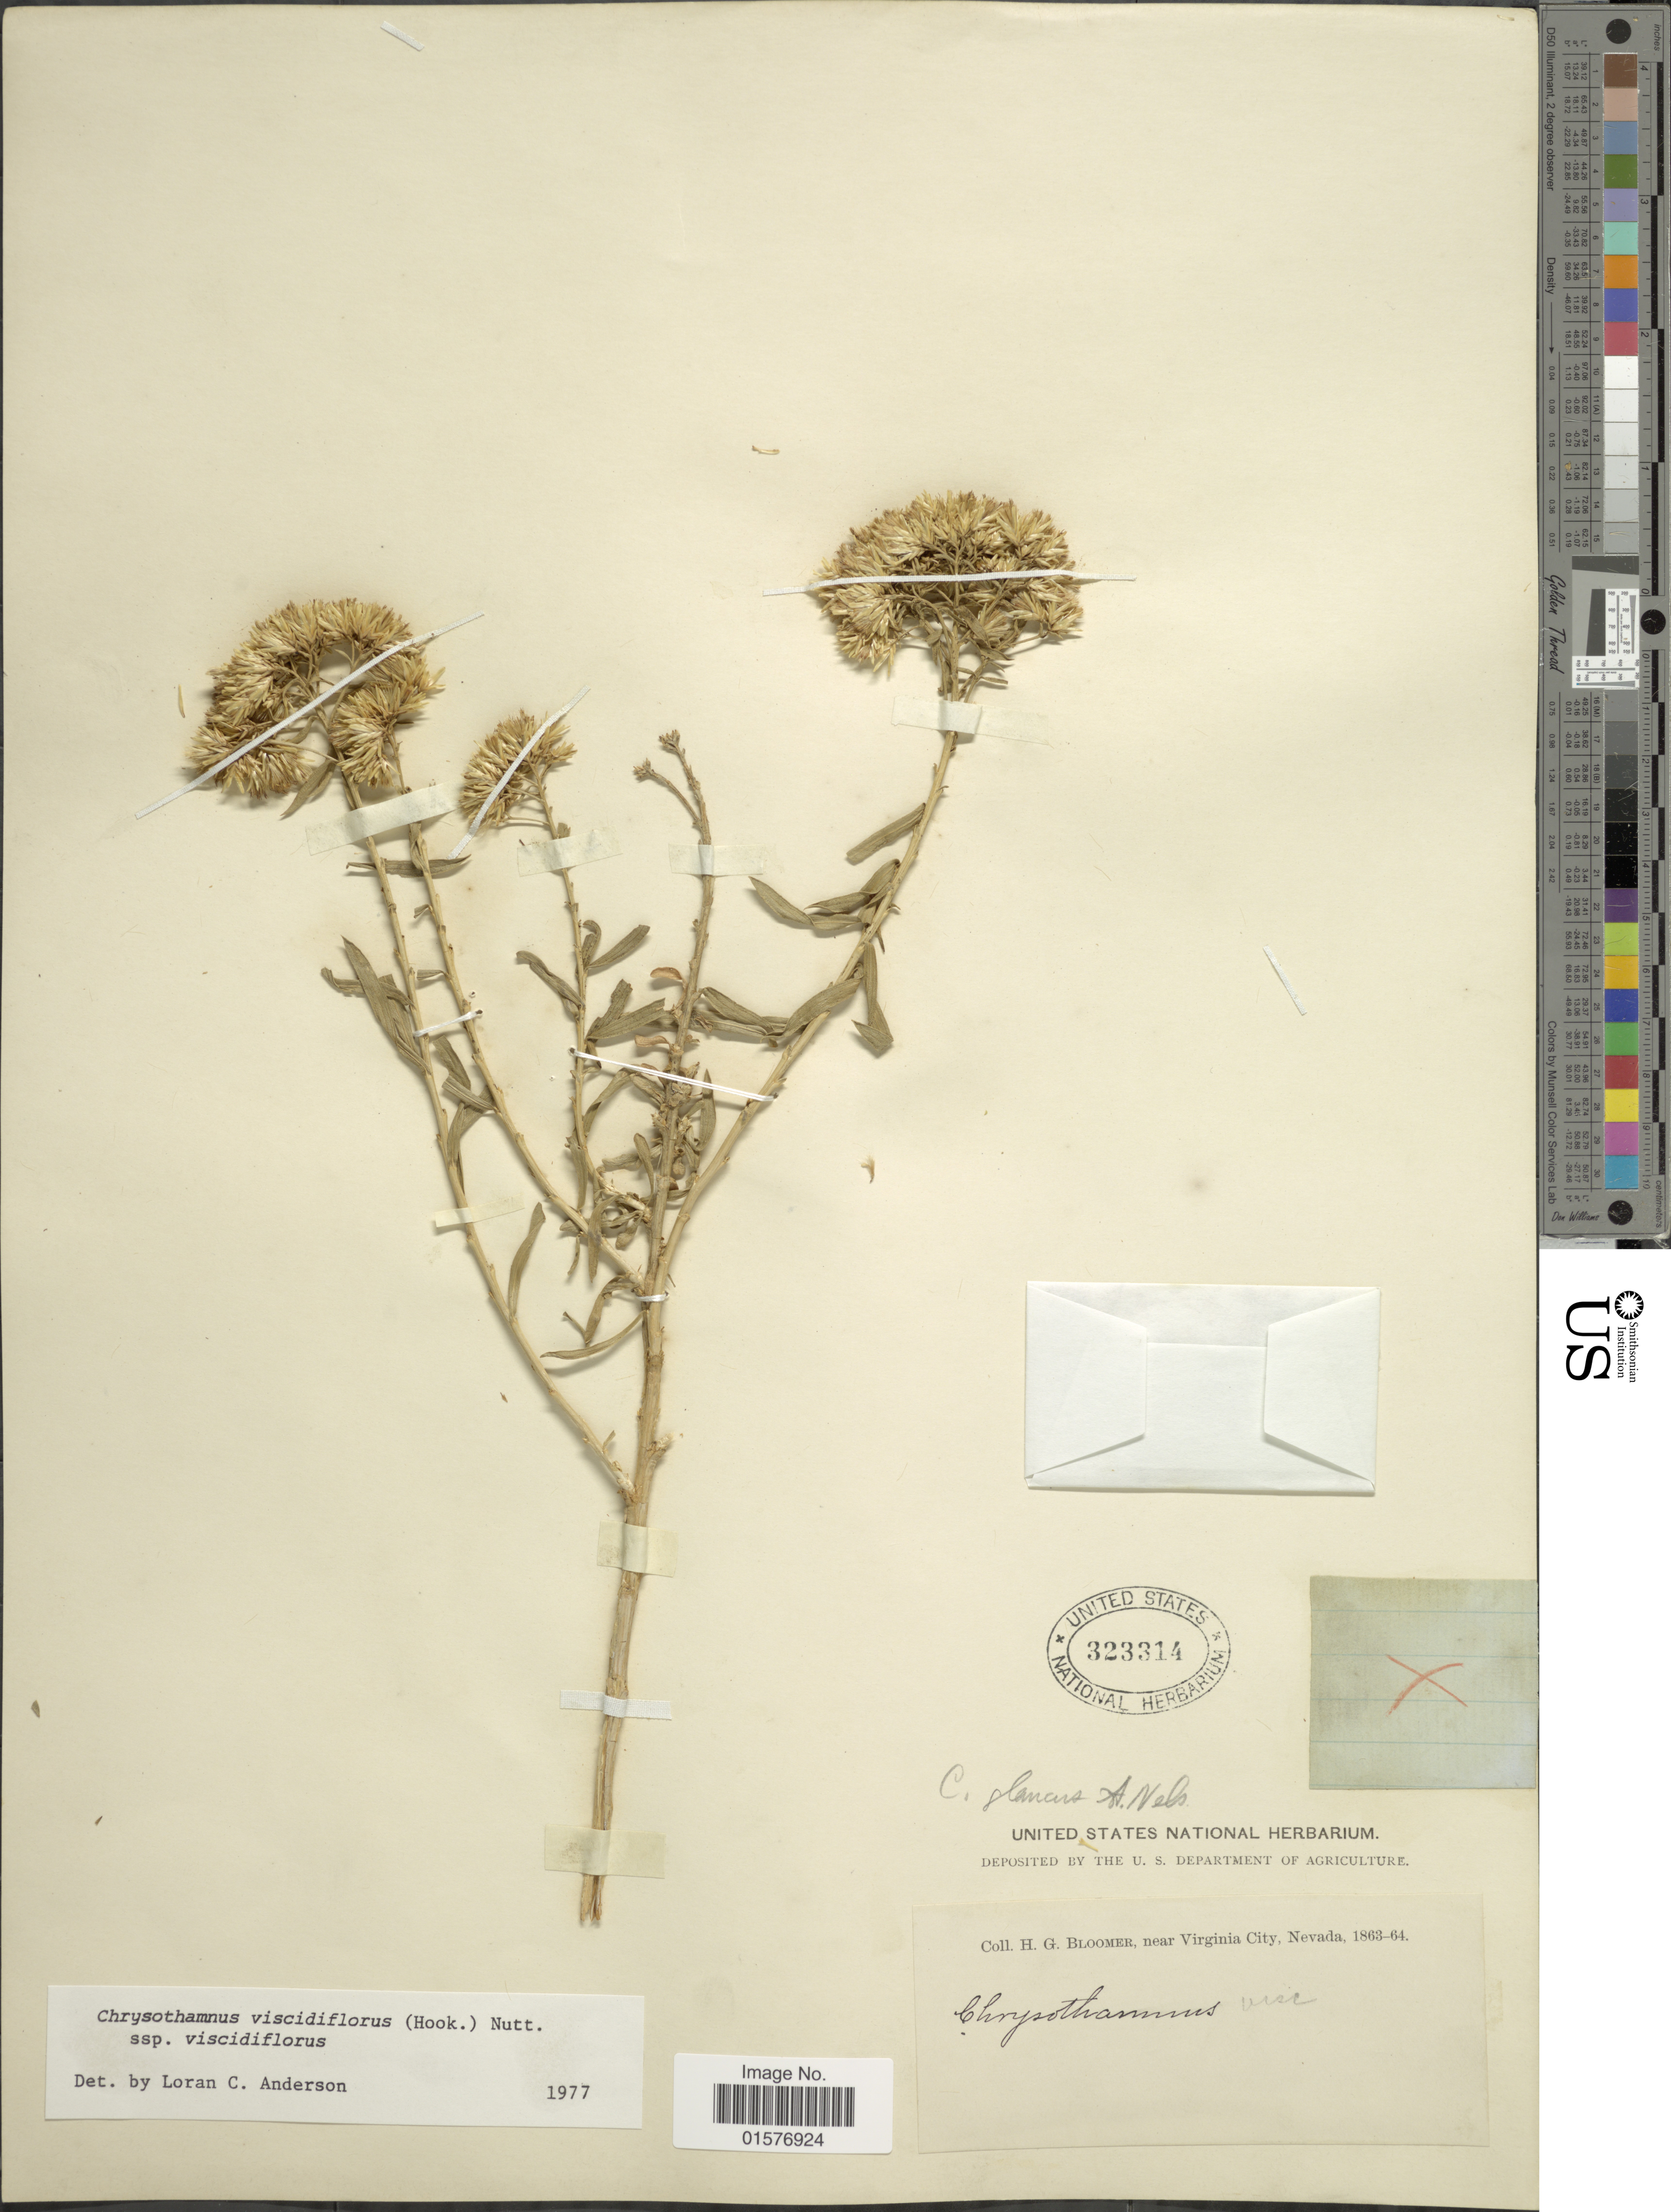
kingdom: Plantae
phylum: Tracheophyta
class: Magnoliopsida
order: Asterales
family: Asteraceae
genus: Chrysothamnus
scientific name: Chrysothamnus viscidiflorus subsp. viscidiflorus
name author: (Hook.) Nutt.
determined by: Urbatsch, Lowell E., Curator (LSU), Louisiana State University (UNITED STATES)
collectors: H. Bloomer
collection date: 1863/1864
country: United States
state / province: Nevada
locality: Near Virginia City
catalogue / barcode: US 323314